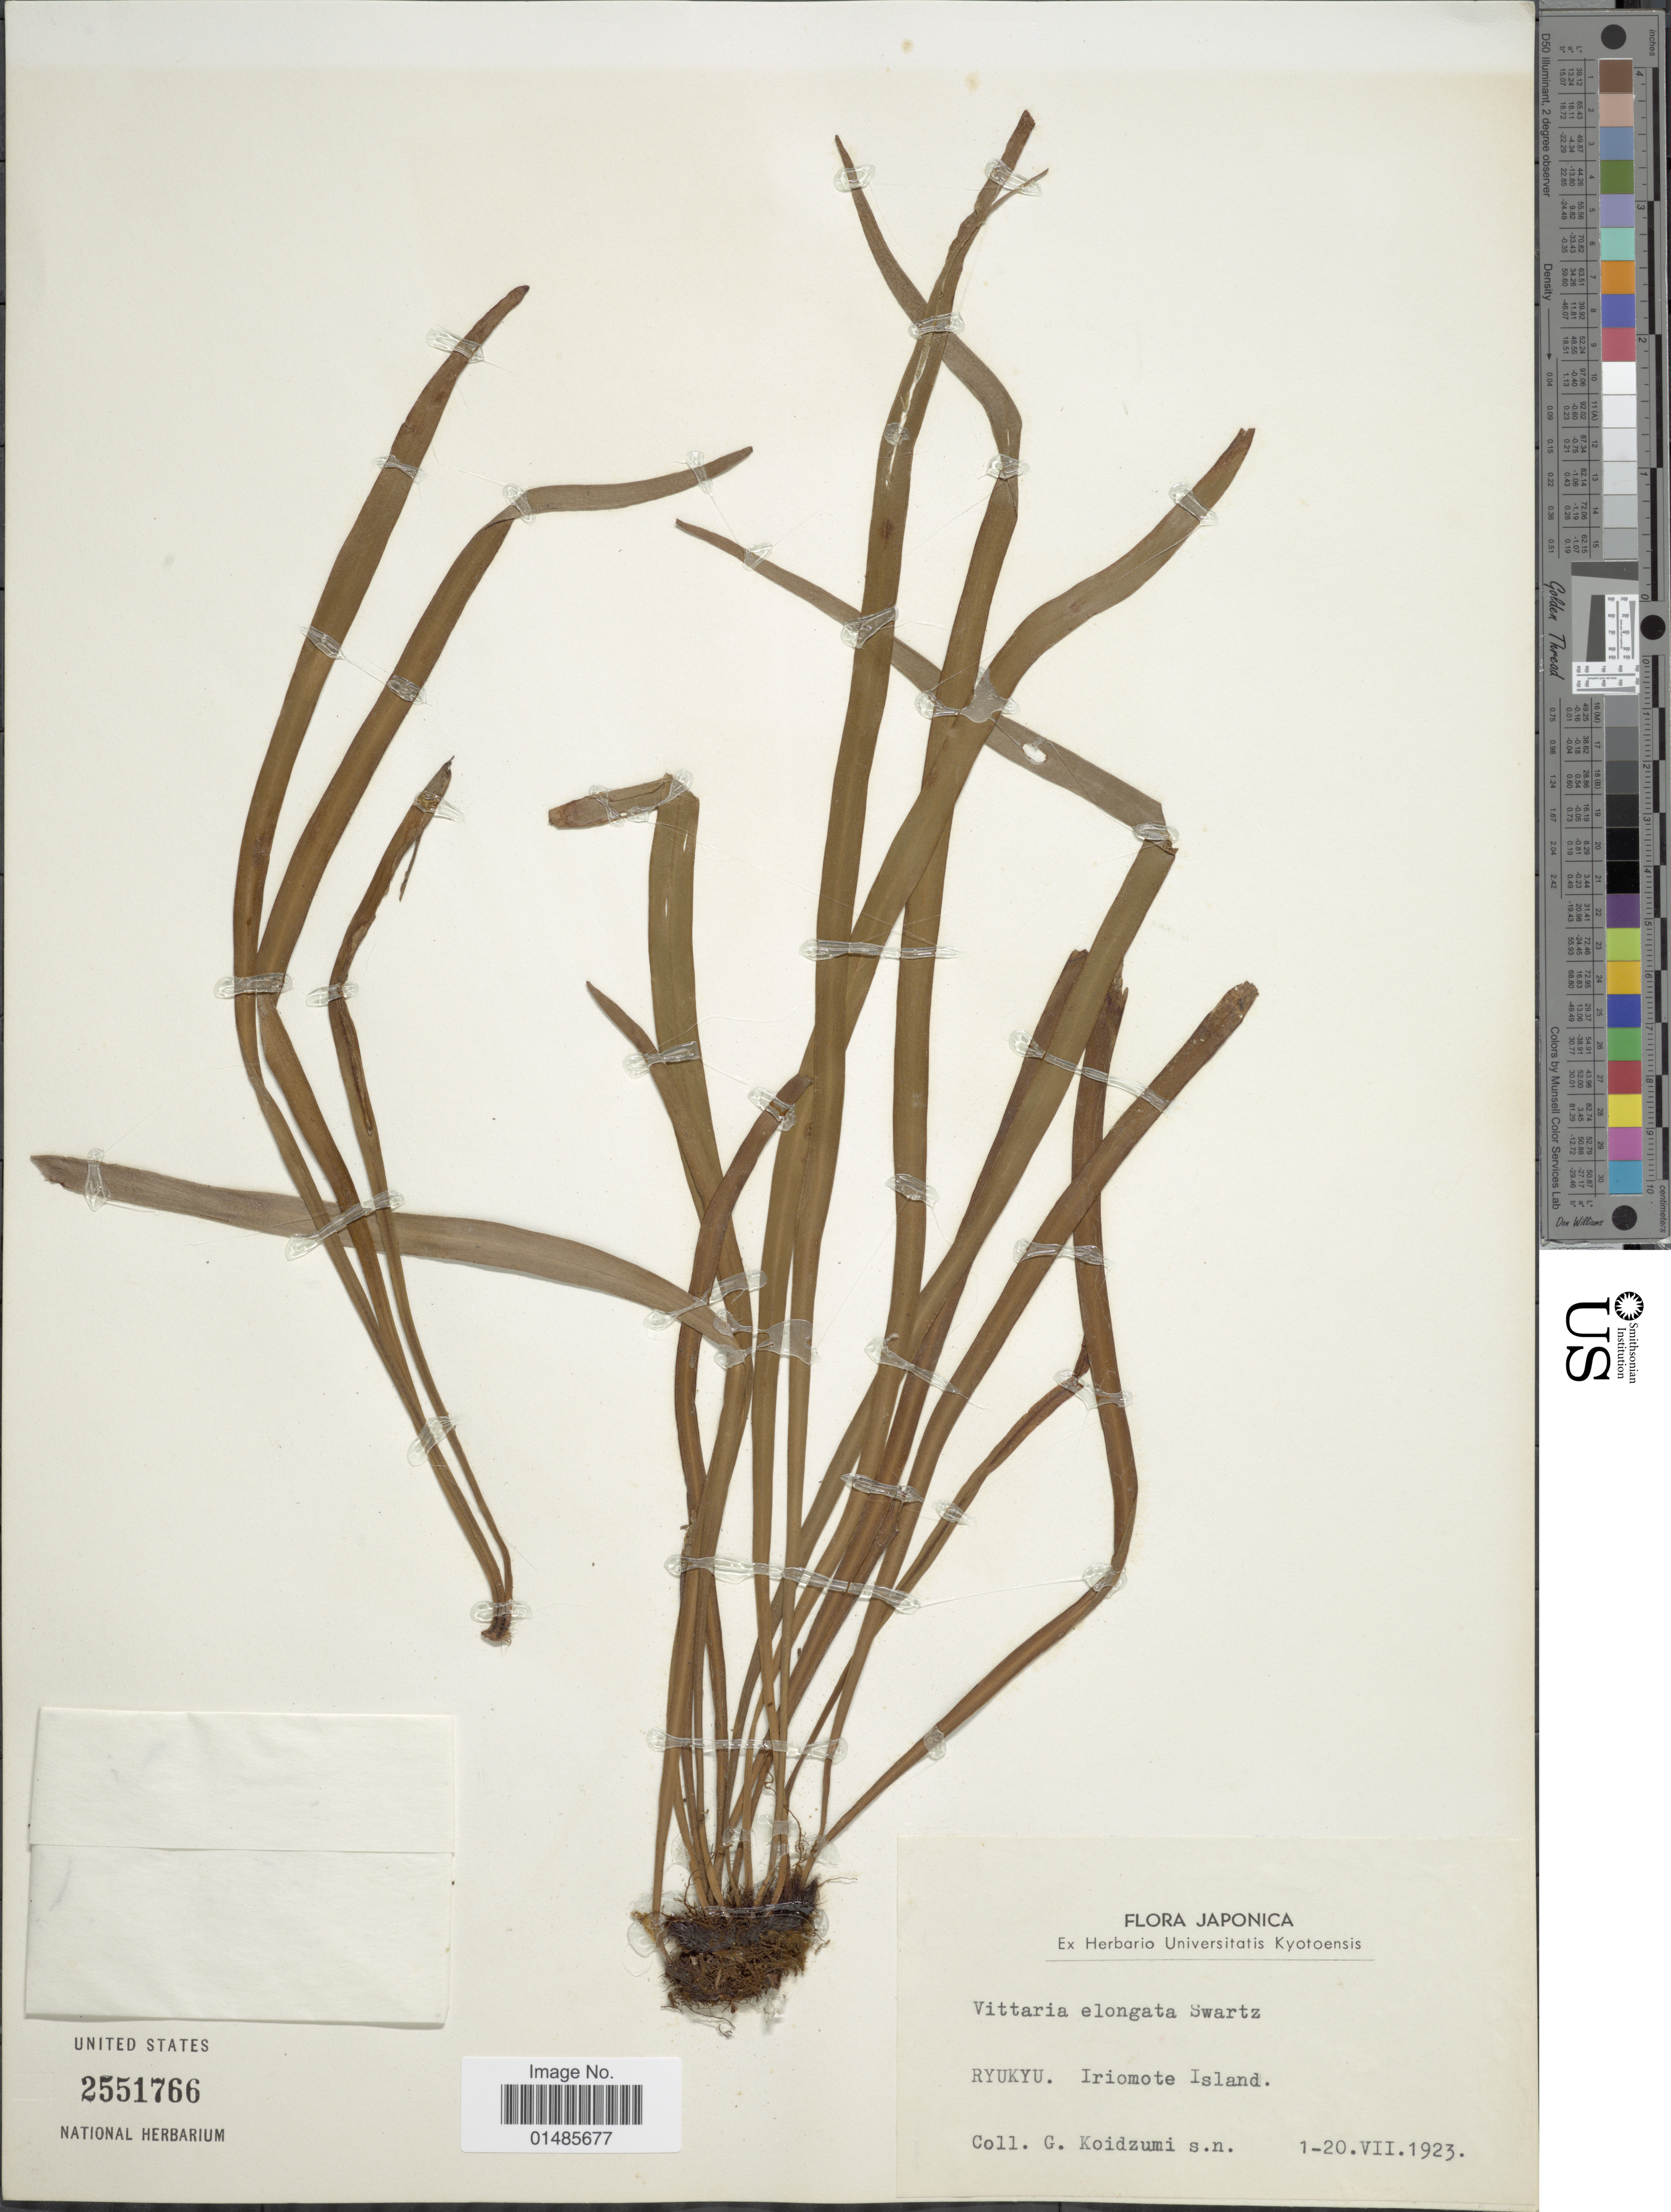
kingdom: Plantae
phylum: Tracheophyta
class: Polypodiopsida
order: Polypodiales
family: Pteridaceae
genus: Haplopteris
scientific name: Haplopteris elongata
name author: (Sw.) Crane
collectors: G. Koidzumi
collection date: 1923-07-01/1923-07-20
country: Japan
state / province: Okinawa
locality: Ryukyu. Iriomote Island.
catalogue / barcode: US 2551766